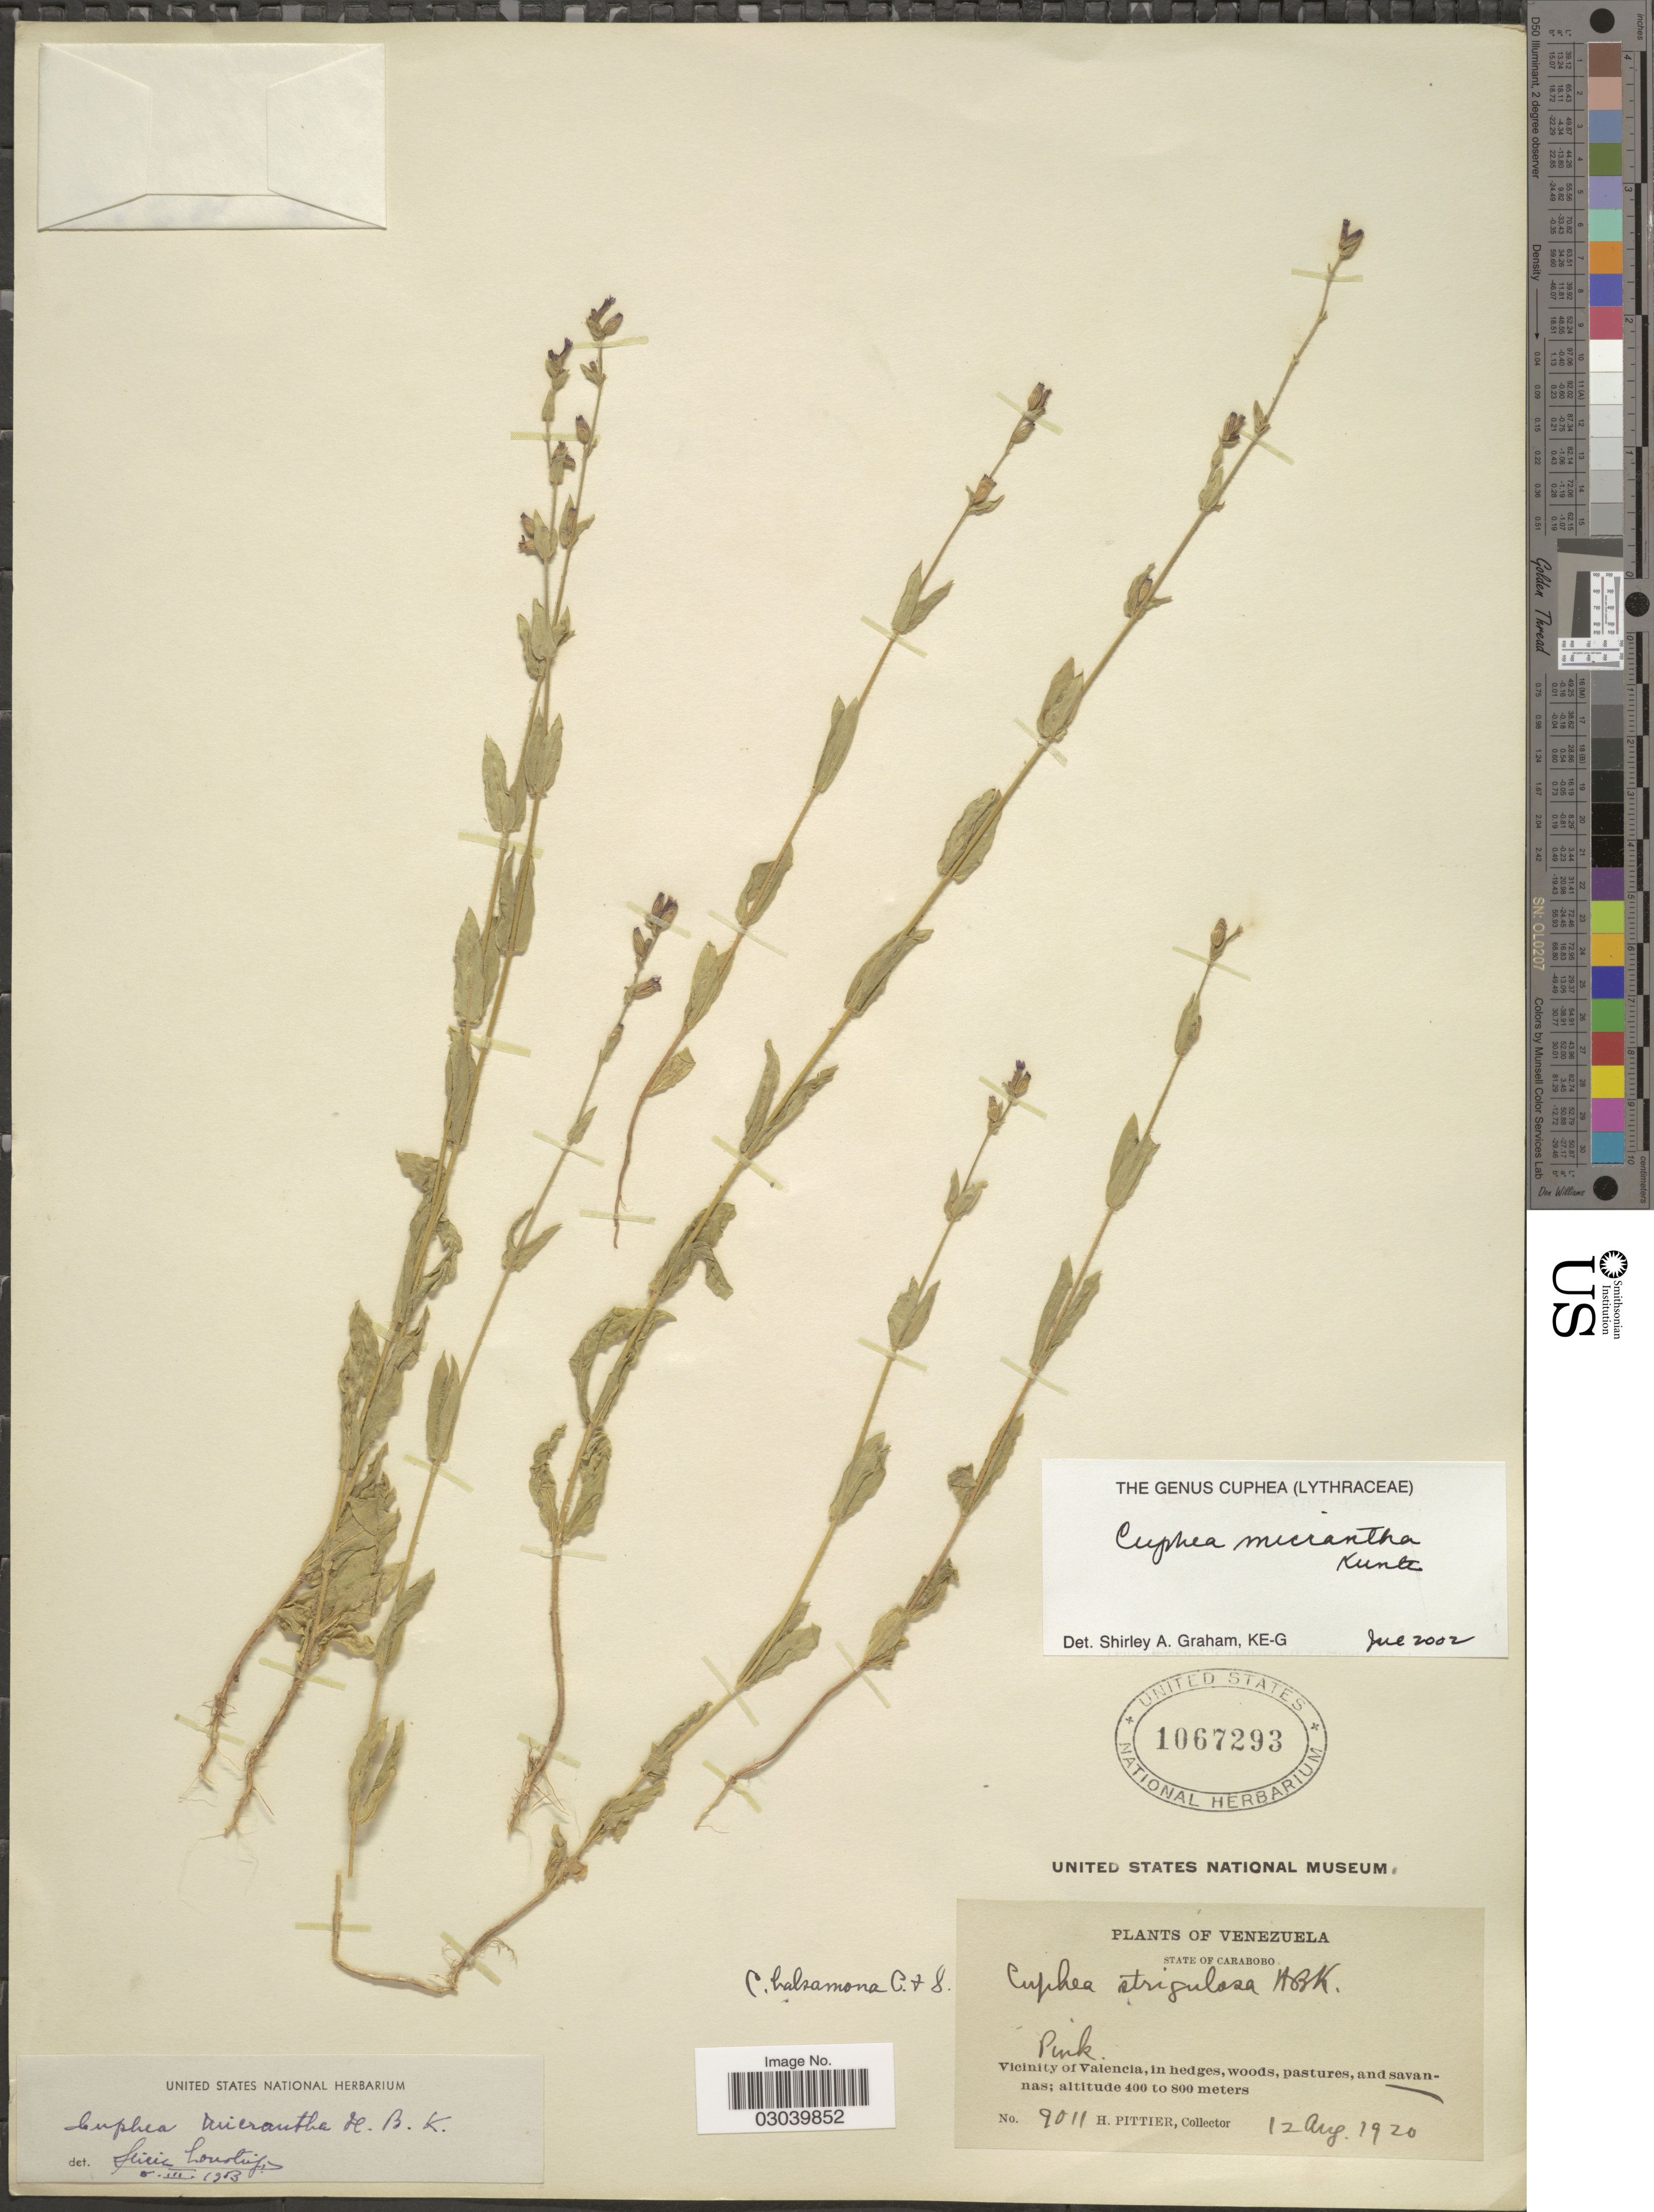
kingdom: Plantae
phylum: Tracheophyta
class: Magnoliopsida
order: Myrtales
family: Lythraceae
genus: Cuphea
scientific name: Cuphea micrantha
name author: Kunth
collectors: H. F. Pittier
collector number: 9011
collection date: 1920-08-12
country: Venezuela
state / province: Carabobo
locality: Vicinity of Valencia, in hedges, woods, pastures and savannas.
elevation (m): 400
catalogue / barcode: US 1067293